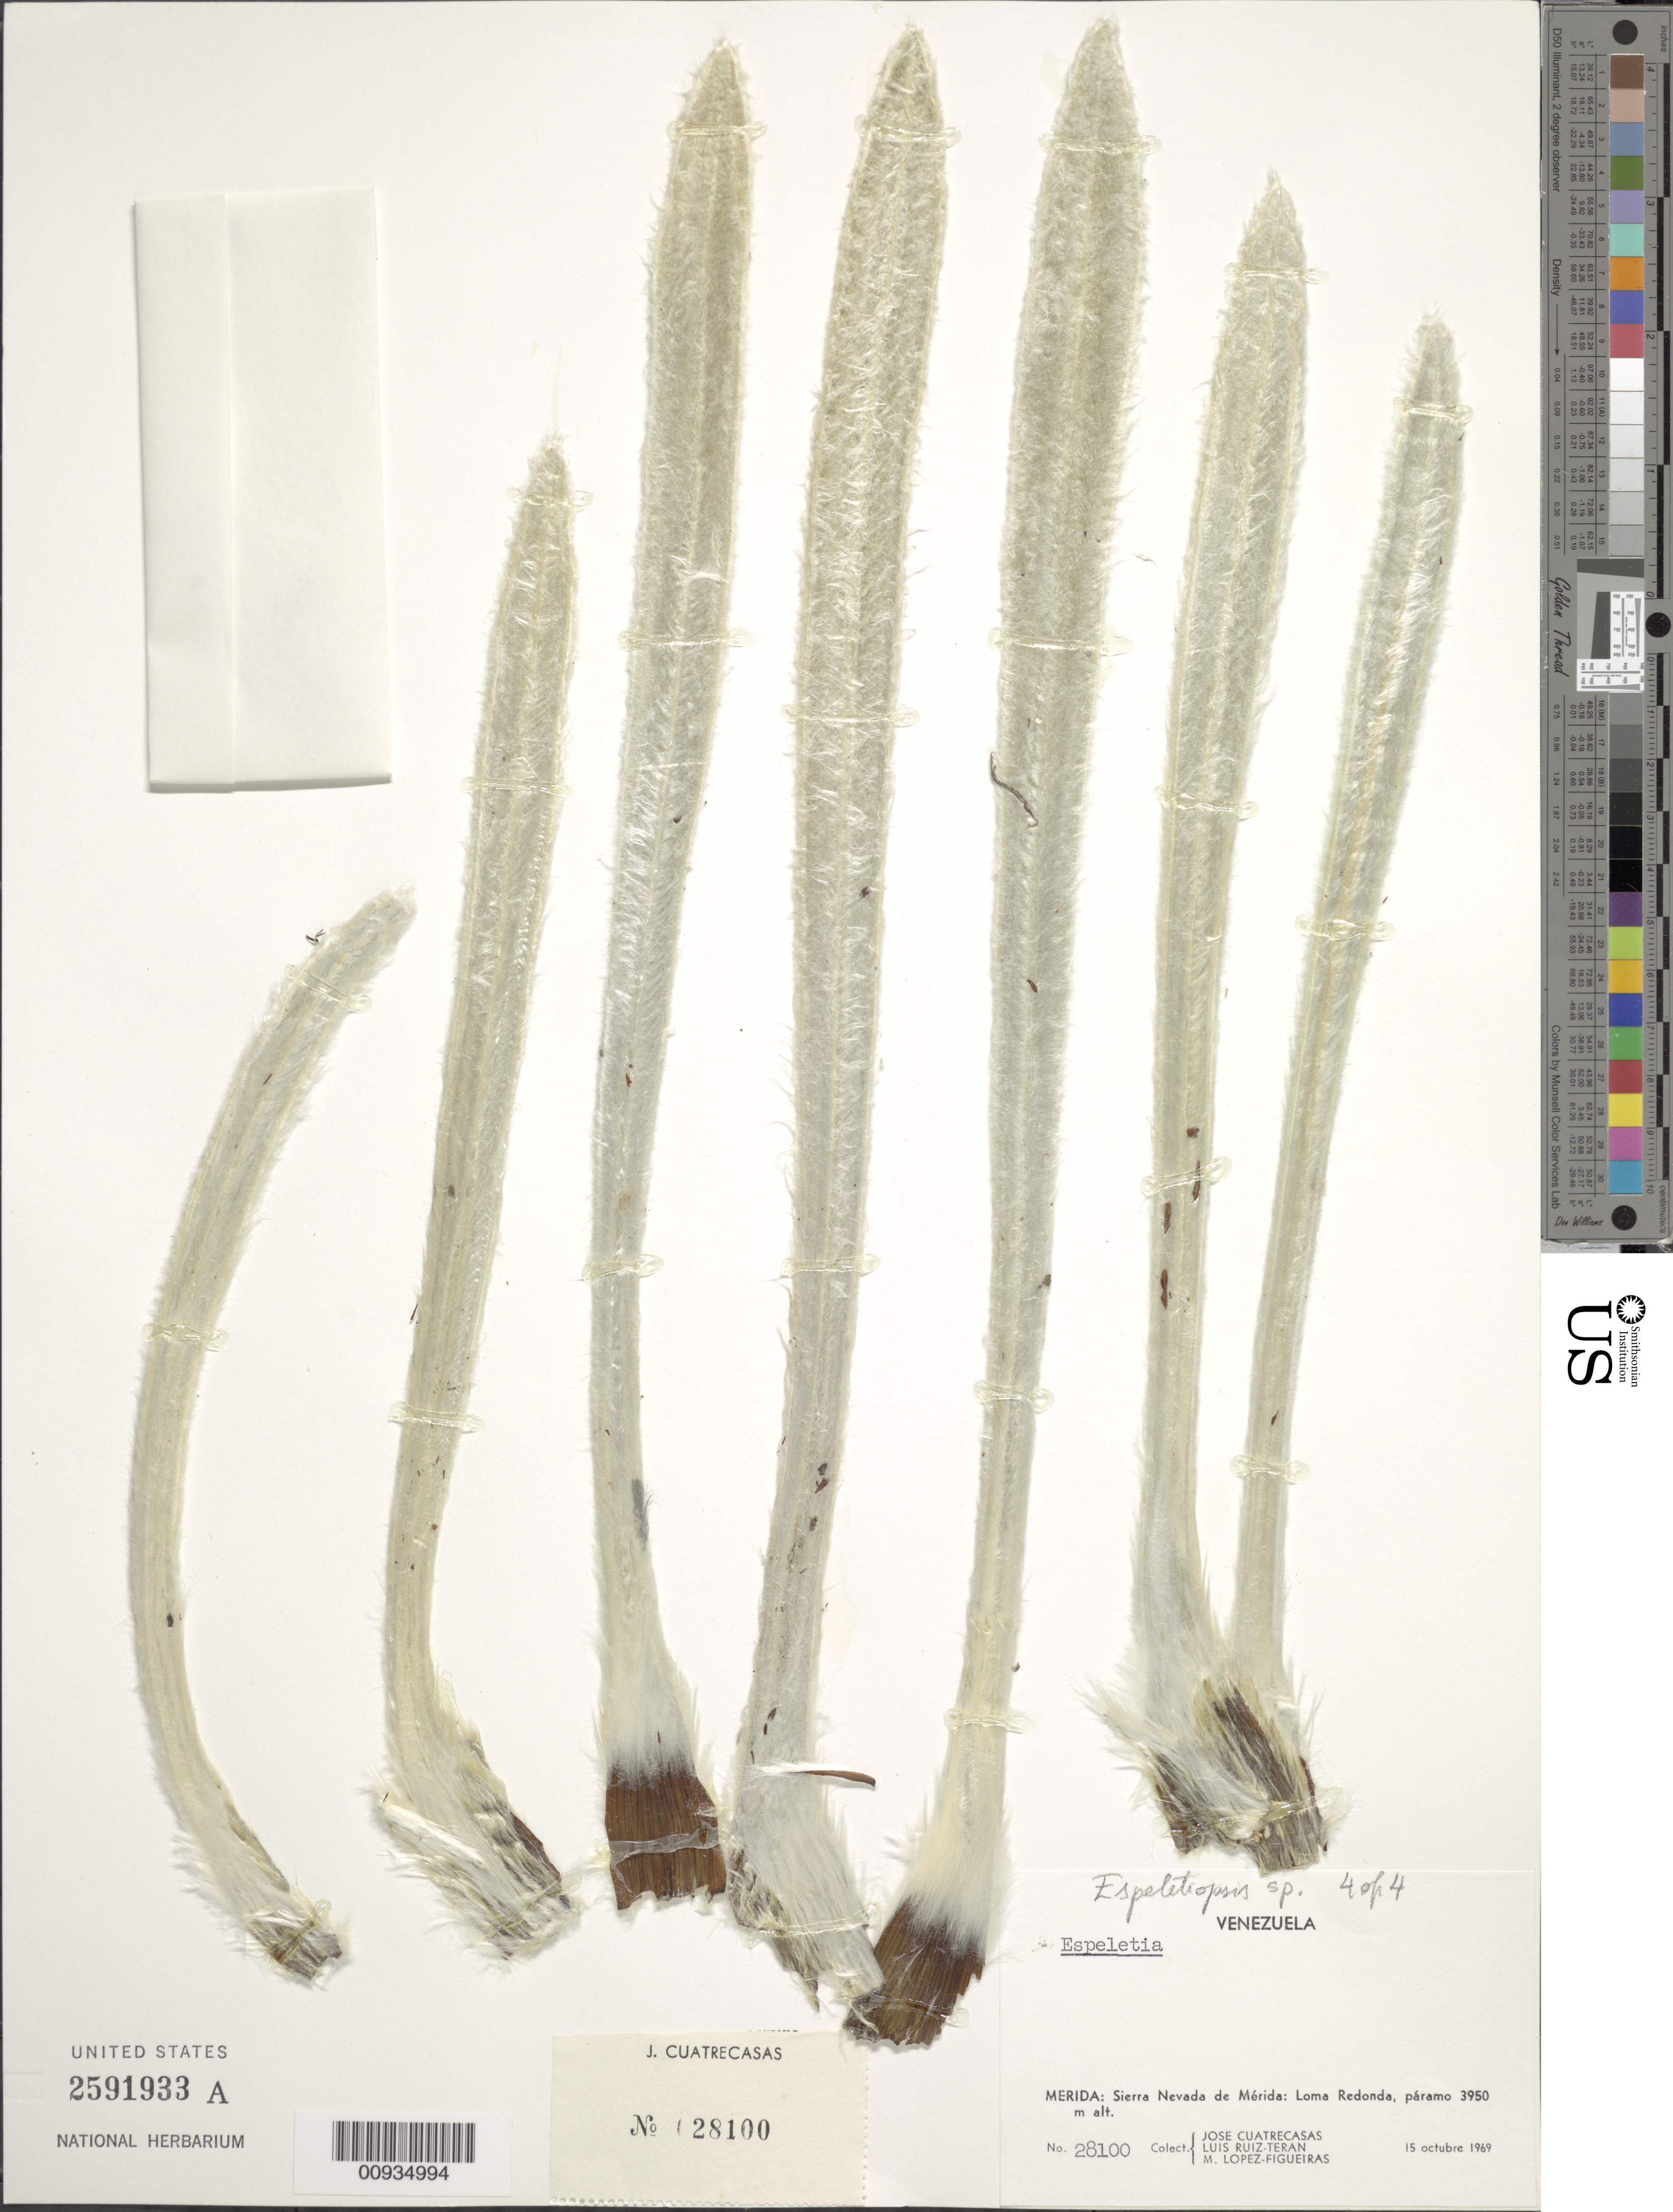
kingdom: Plantae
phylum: Tracheophyta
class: Magnoliopsida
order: Asterales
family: Asteraceae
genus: Espeletiopsis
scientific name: Espeletiopsis sp.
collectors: J. Cuatrecasas, L. Teran & M. López Figueiras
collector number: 28100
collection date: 1969-10-15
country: Venezuela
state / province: Mérida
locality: Sierra Nevada de Merida, Loma Redonda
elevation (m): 3950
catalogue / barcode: US 2591933A